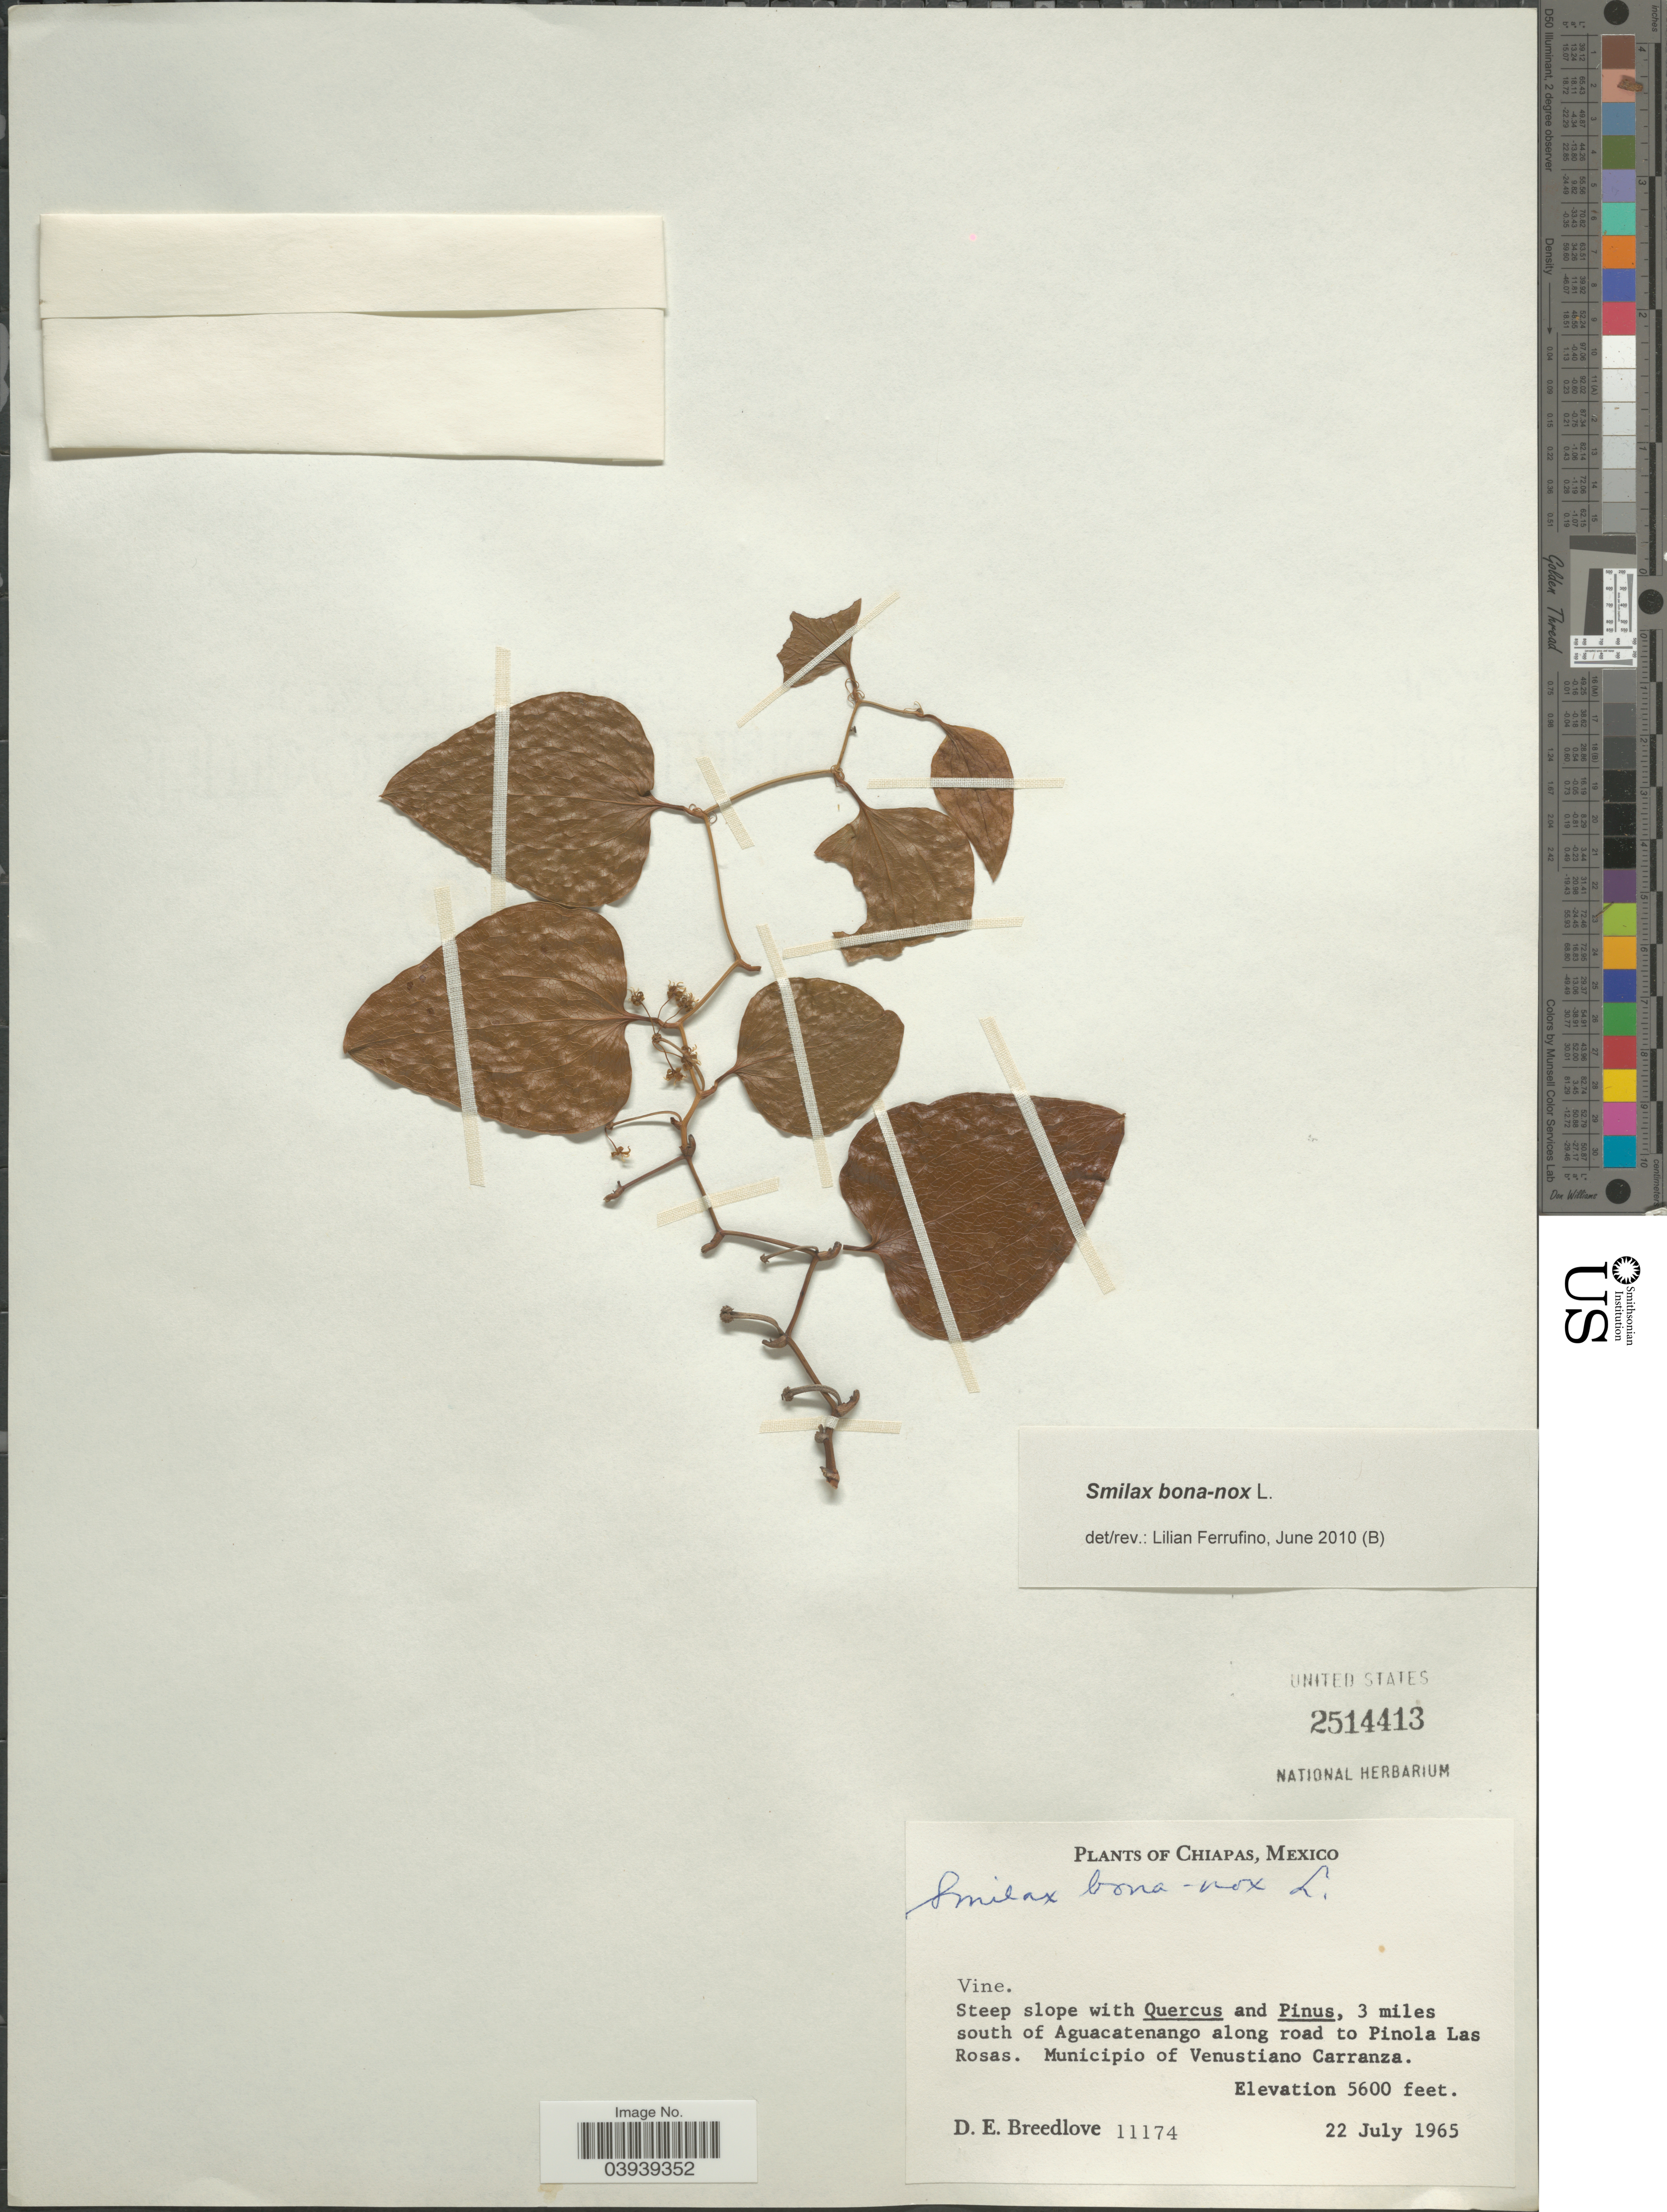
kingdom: Plantae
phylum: Tracheophyta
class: Liliopsida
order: Liliales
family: Smilacaceae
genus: Smilax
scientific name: Smilax bona-nox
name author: L.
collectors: D. E. Breedlove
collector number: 11174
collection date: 1965-07-22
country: Mexico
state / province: Chiapas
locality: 3 miles south of Aguacatenango along road to Pinola Las Rosas. Municipio of Venustiano Carranza.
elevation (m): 1707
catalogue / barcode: US 2514413